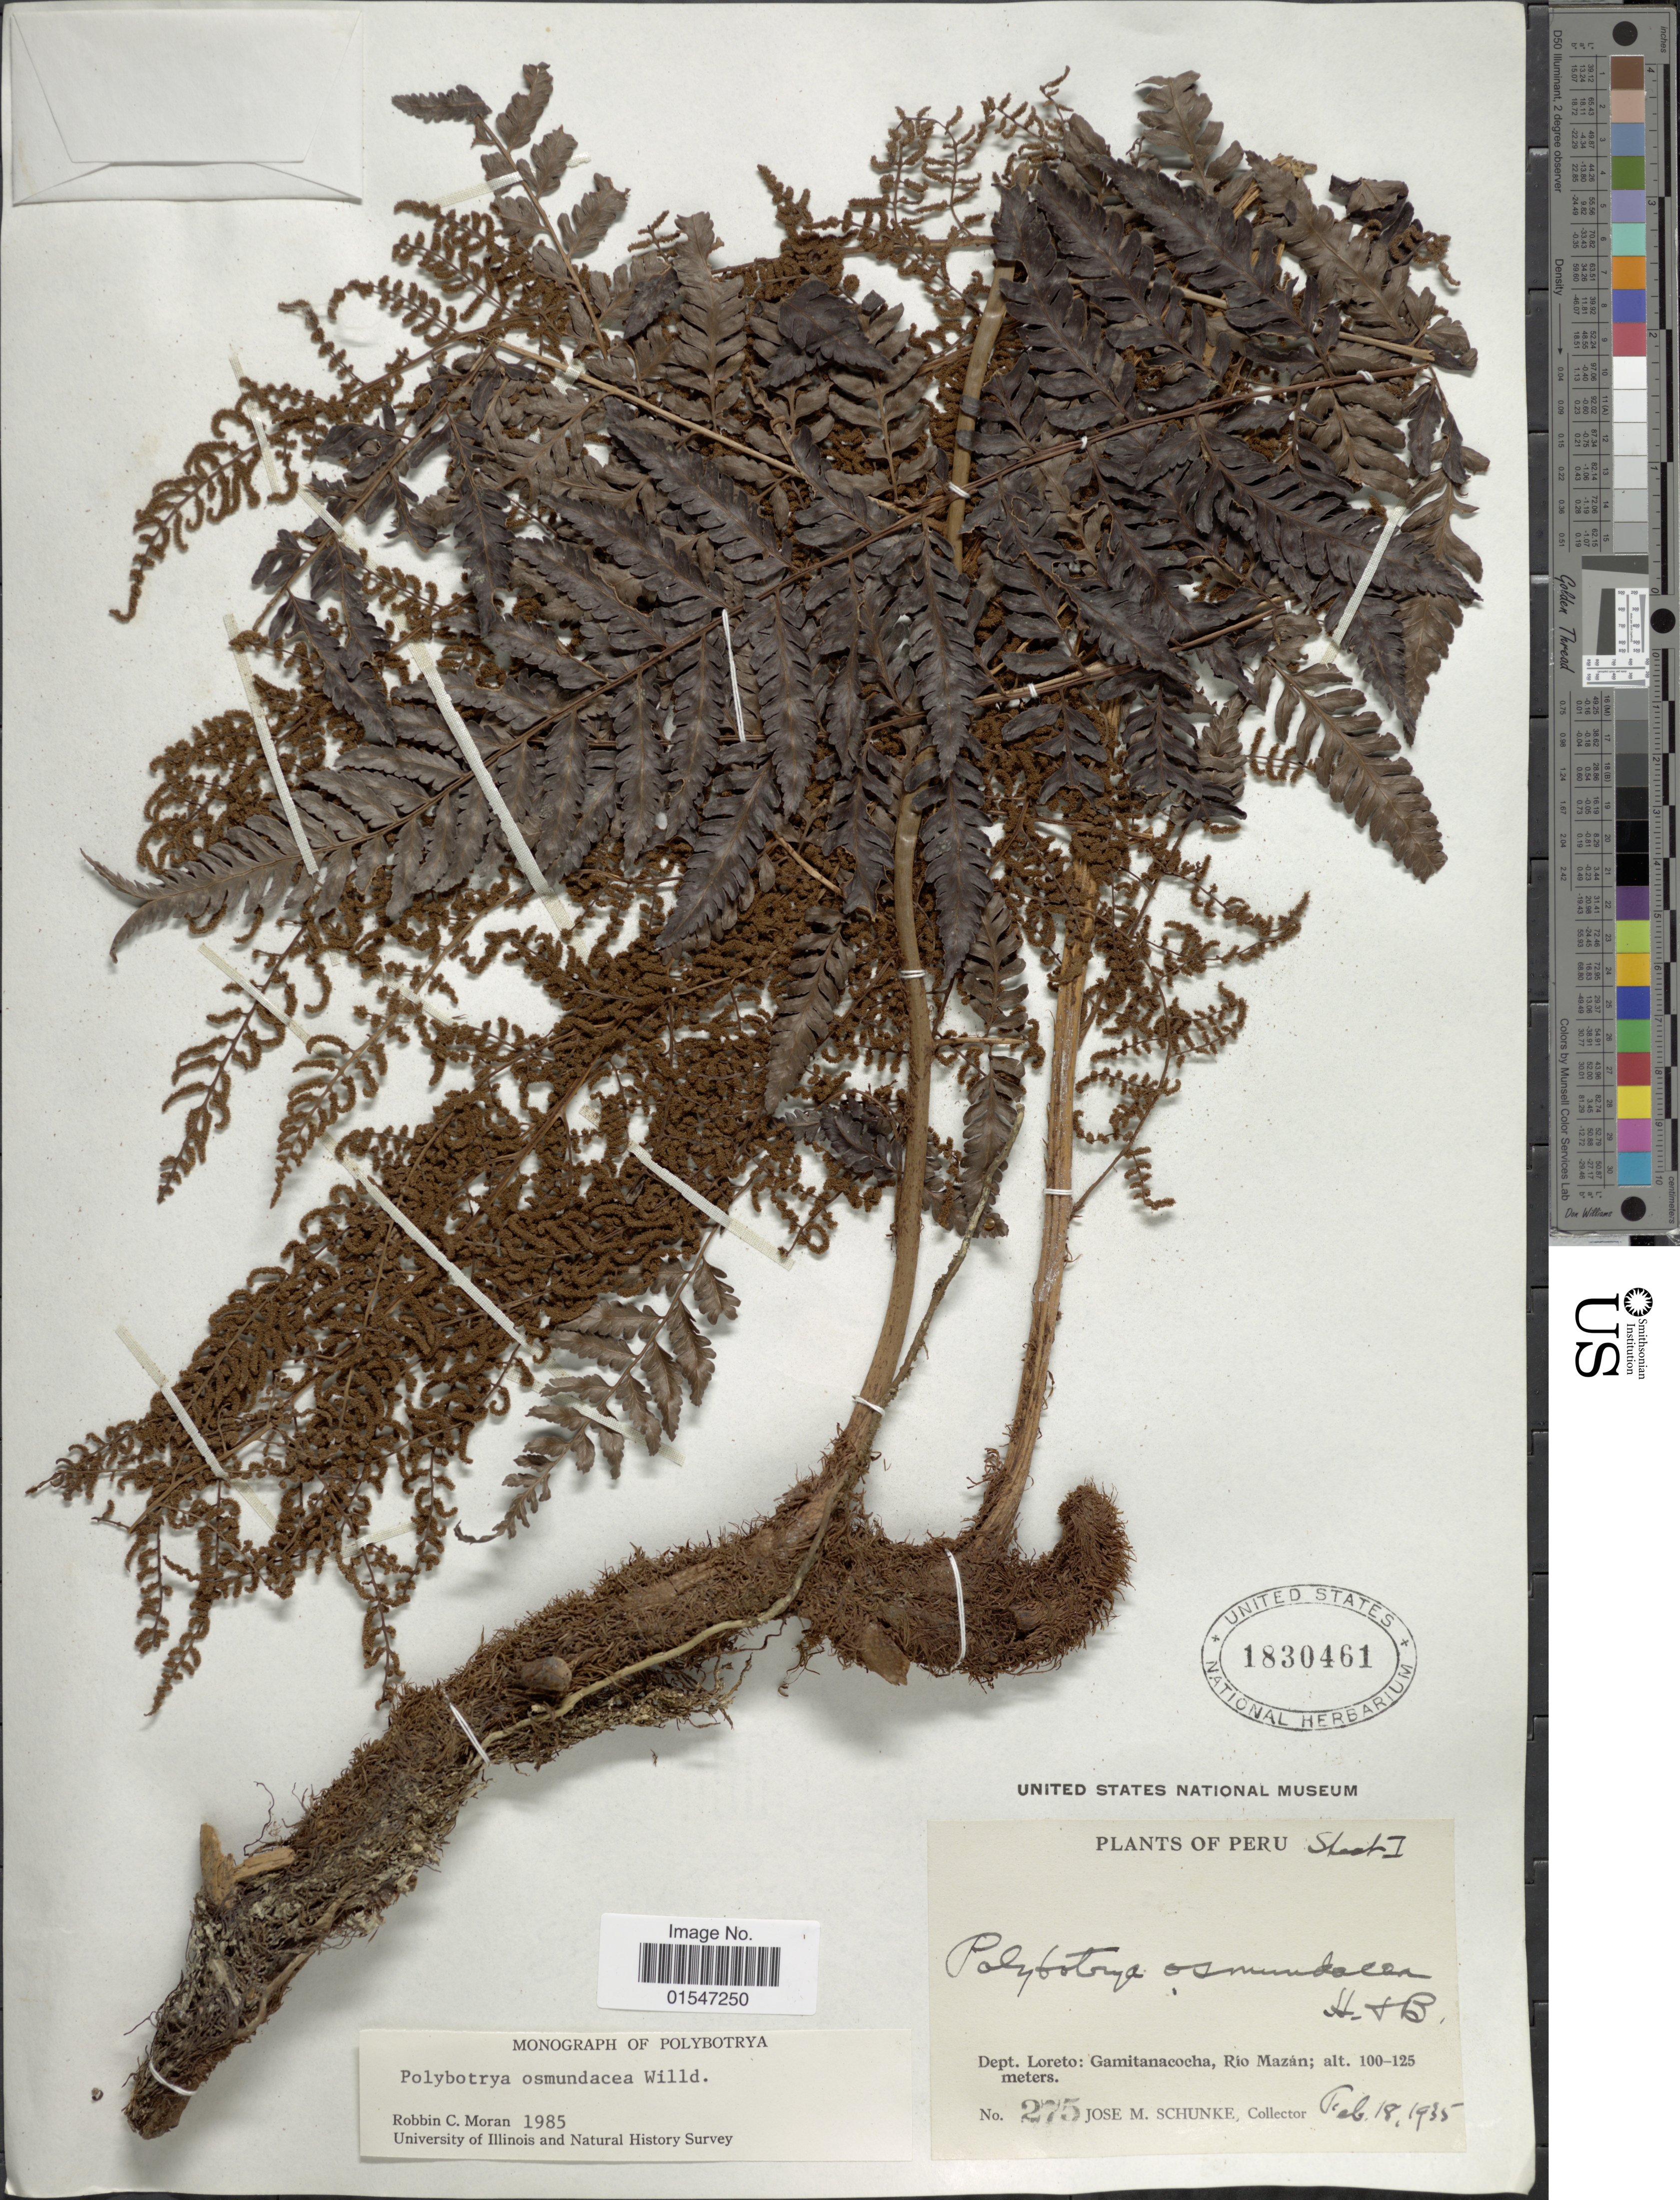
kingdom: Plantae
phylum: Tracheophyta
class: Polypodiopsida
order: Polypodiales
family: Dryopteridaceae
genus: Polybotrya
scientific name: Polybotrya osmundacea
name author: Humb. & Bonpl. ex Willd.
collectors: J. M. Schunke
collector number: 275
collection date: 1935-02-18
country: Peru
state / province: Loreto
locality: Peru, Gamitanacocha, Río Mazán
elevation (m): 100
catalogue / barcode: US 1830461